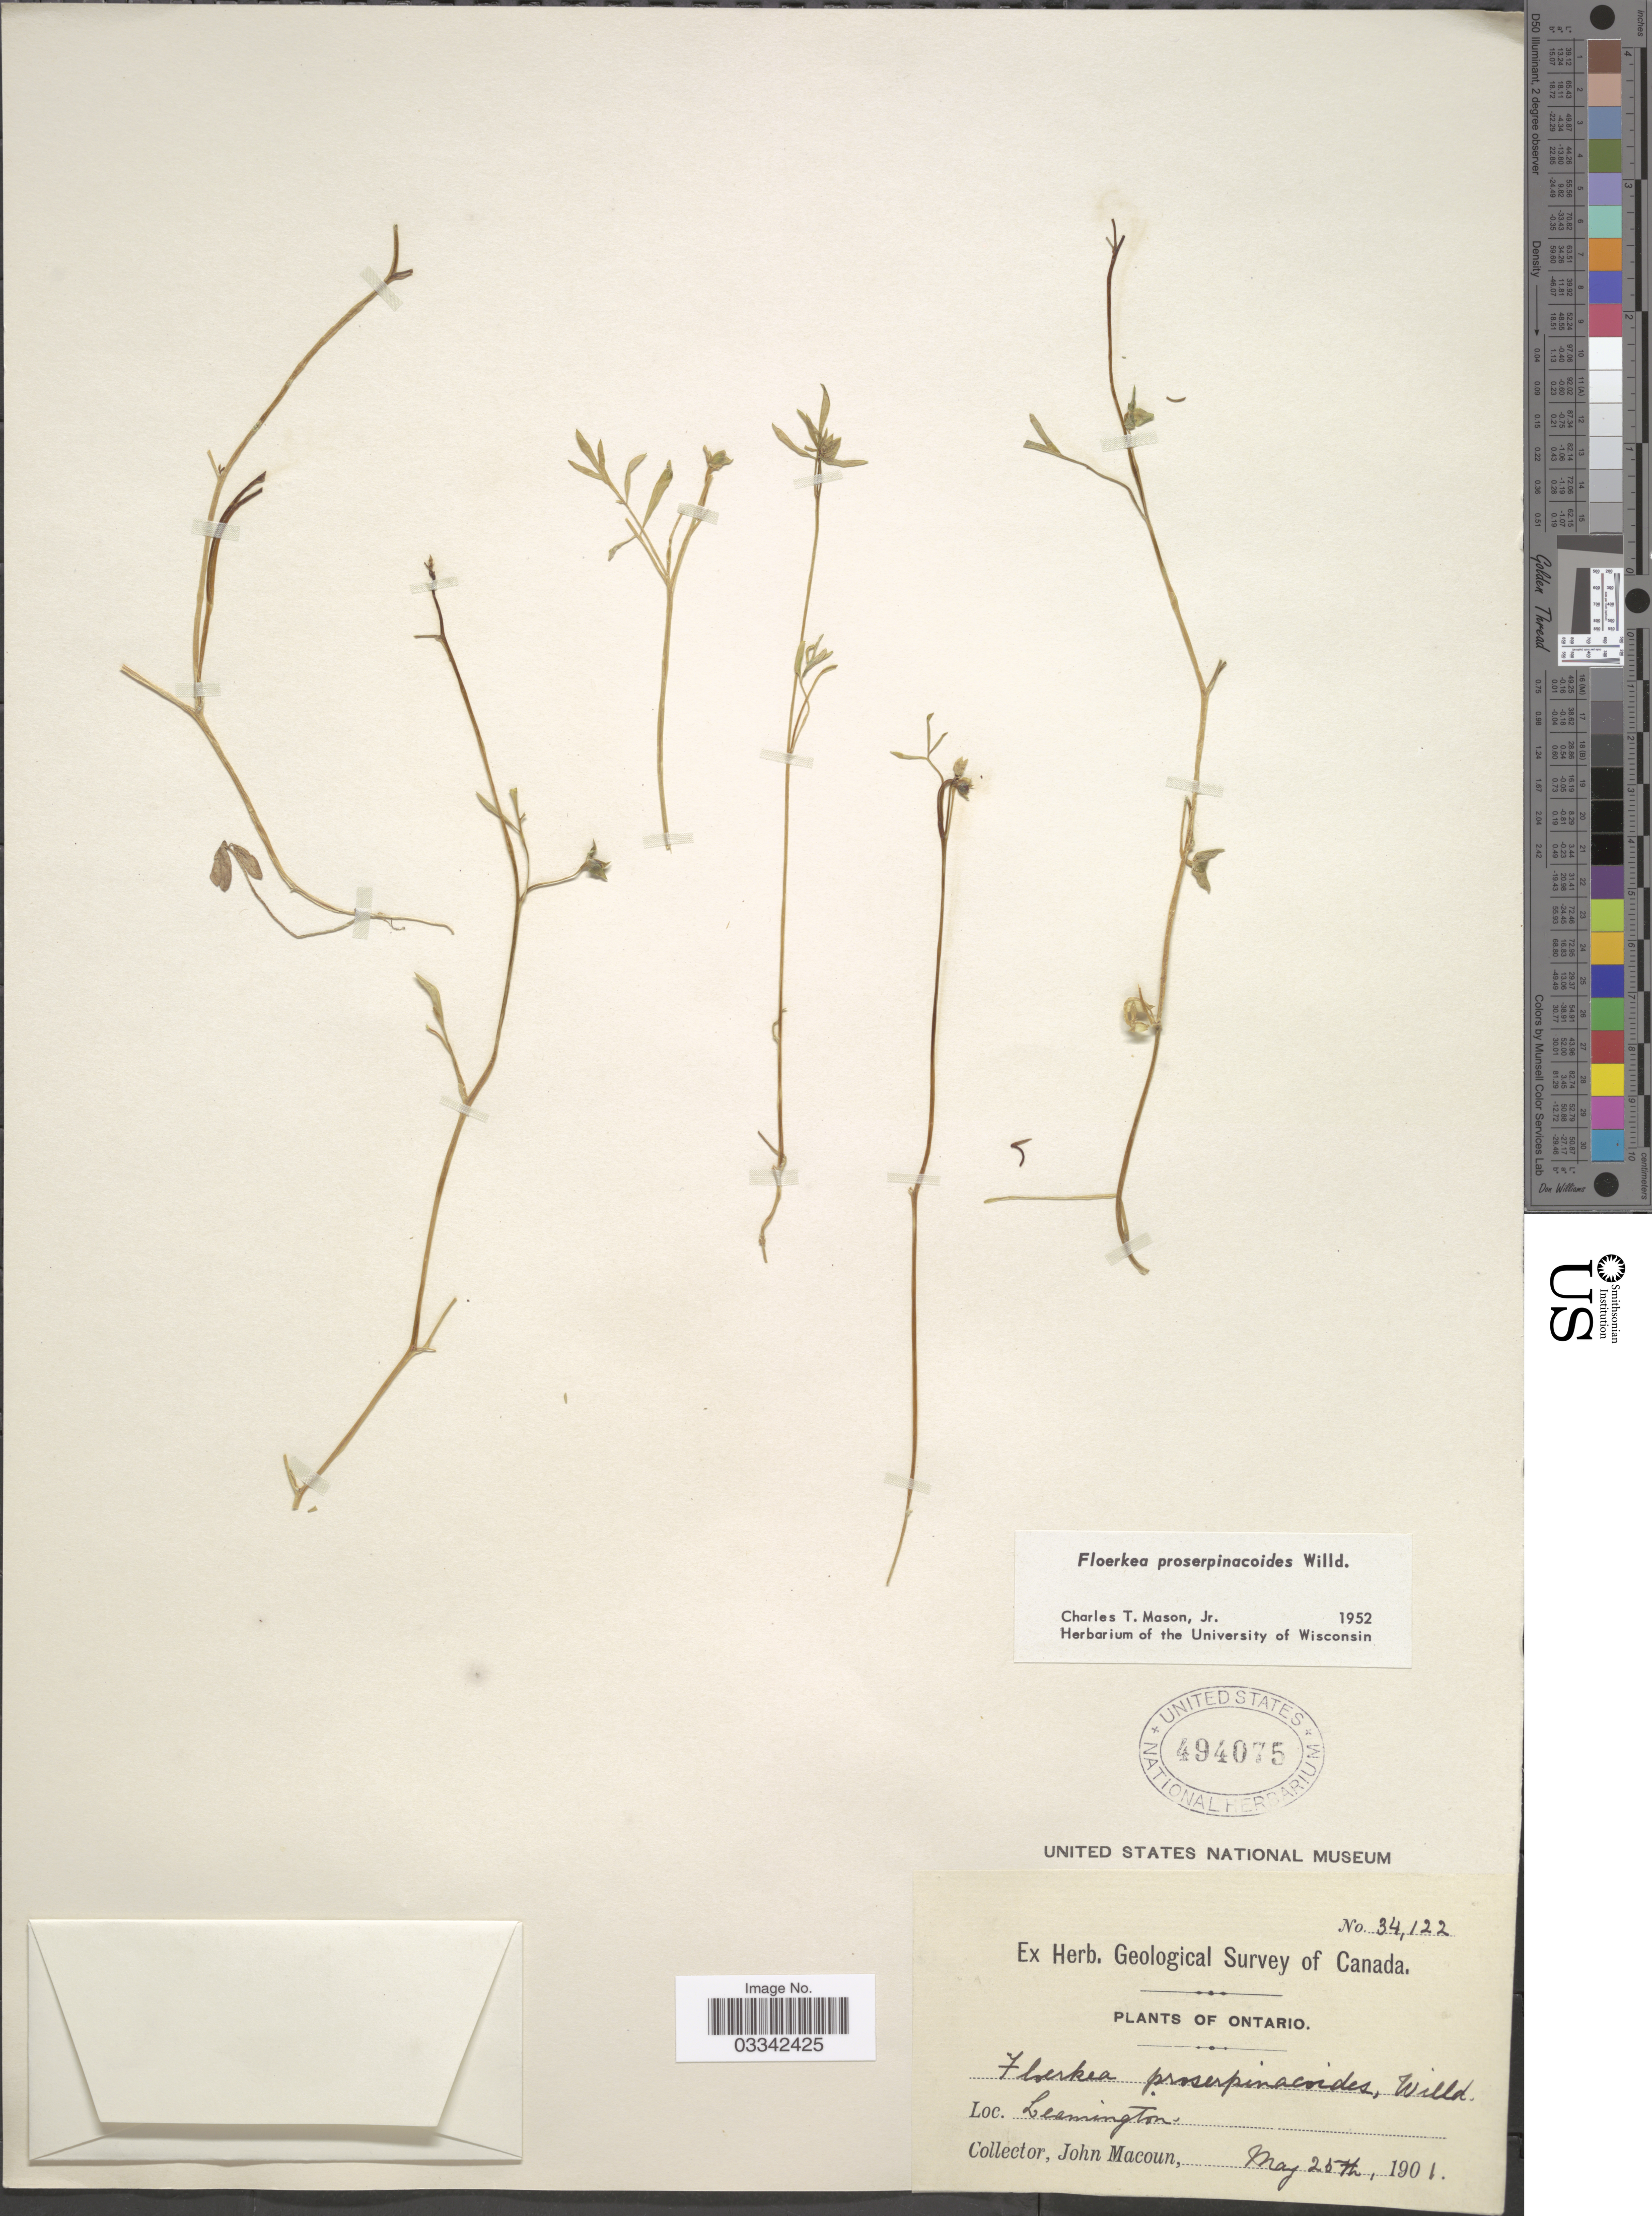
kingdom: Plantae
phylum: Tracheophyta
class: Magnoliopsida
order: Brassicales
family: Limnanthaceae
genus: Floerkea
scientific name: Floerkea proserpinacoides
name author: Willd.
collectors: J. Macoun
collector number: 34122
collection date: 1901-05-25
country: Canada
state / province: Ontario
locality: Leamington.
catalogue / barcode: US 494075